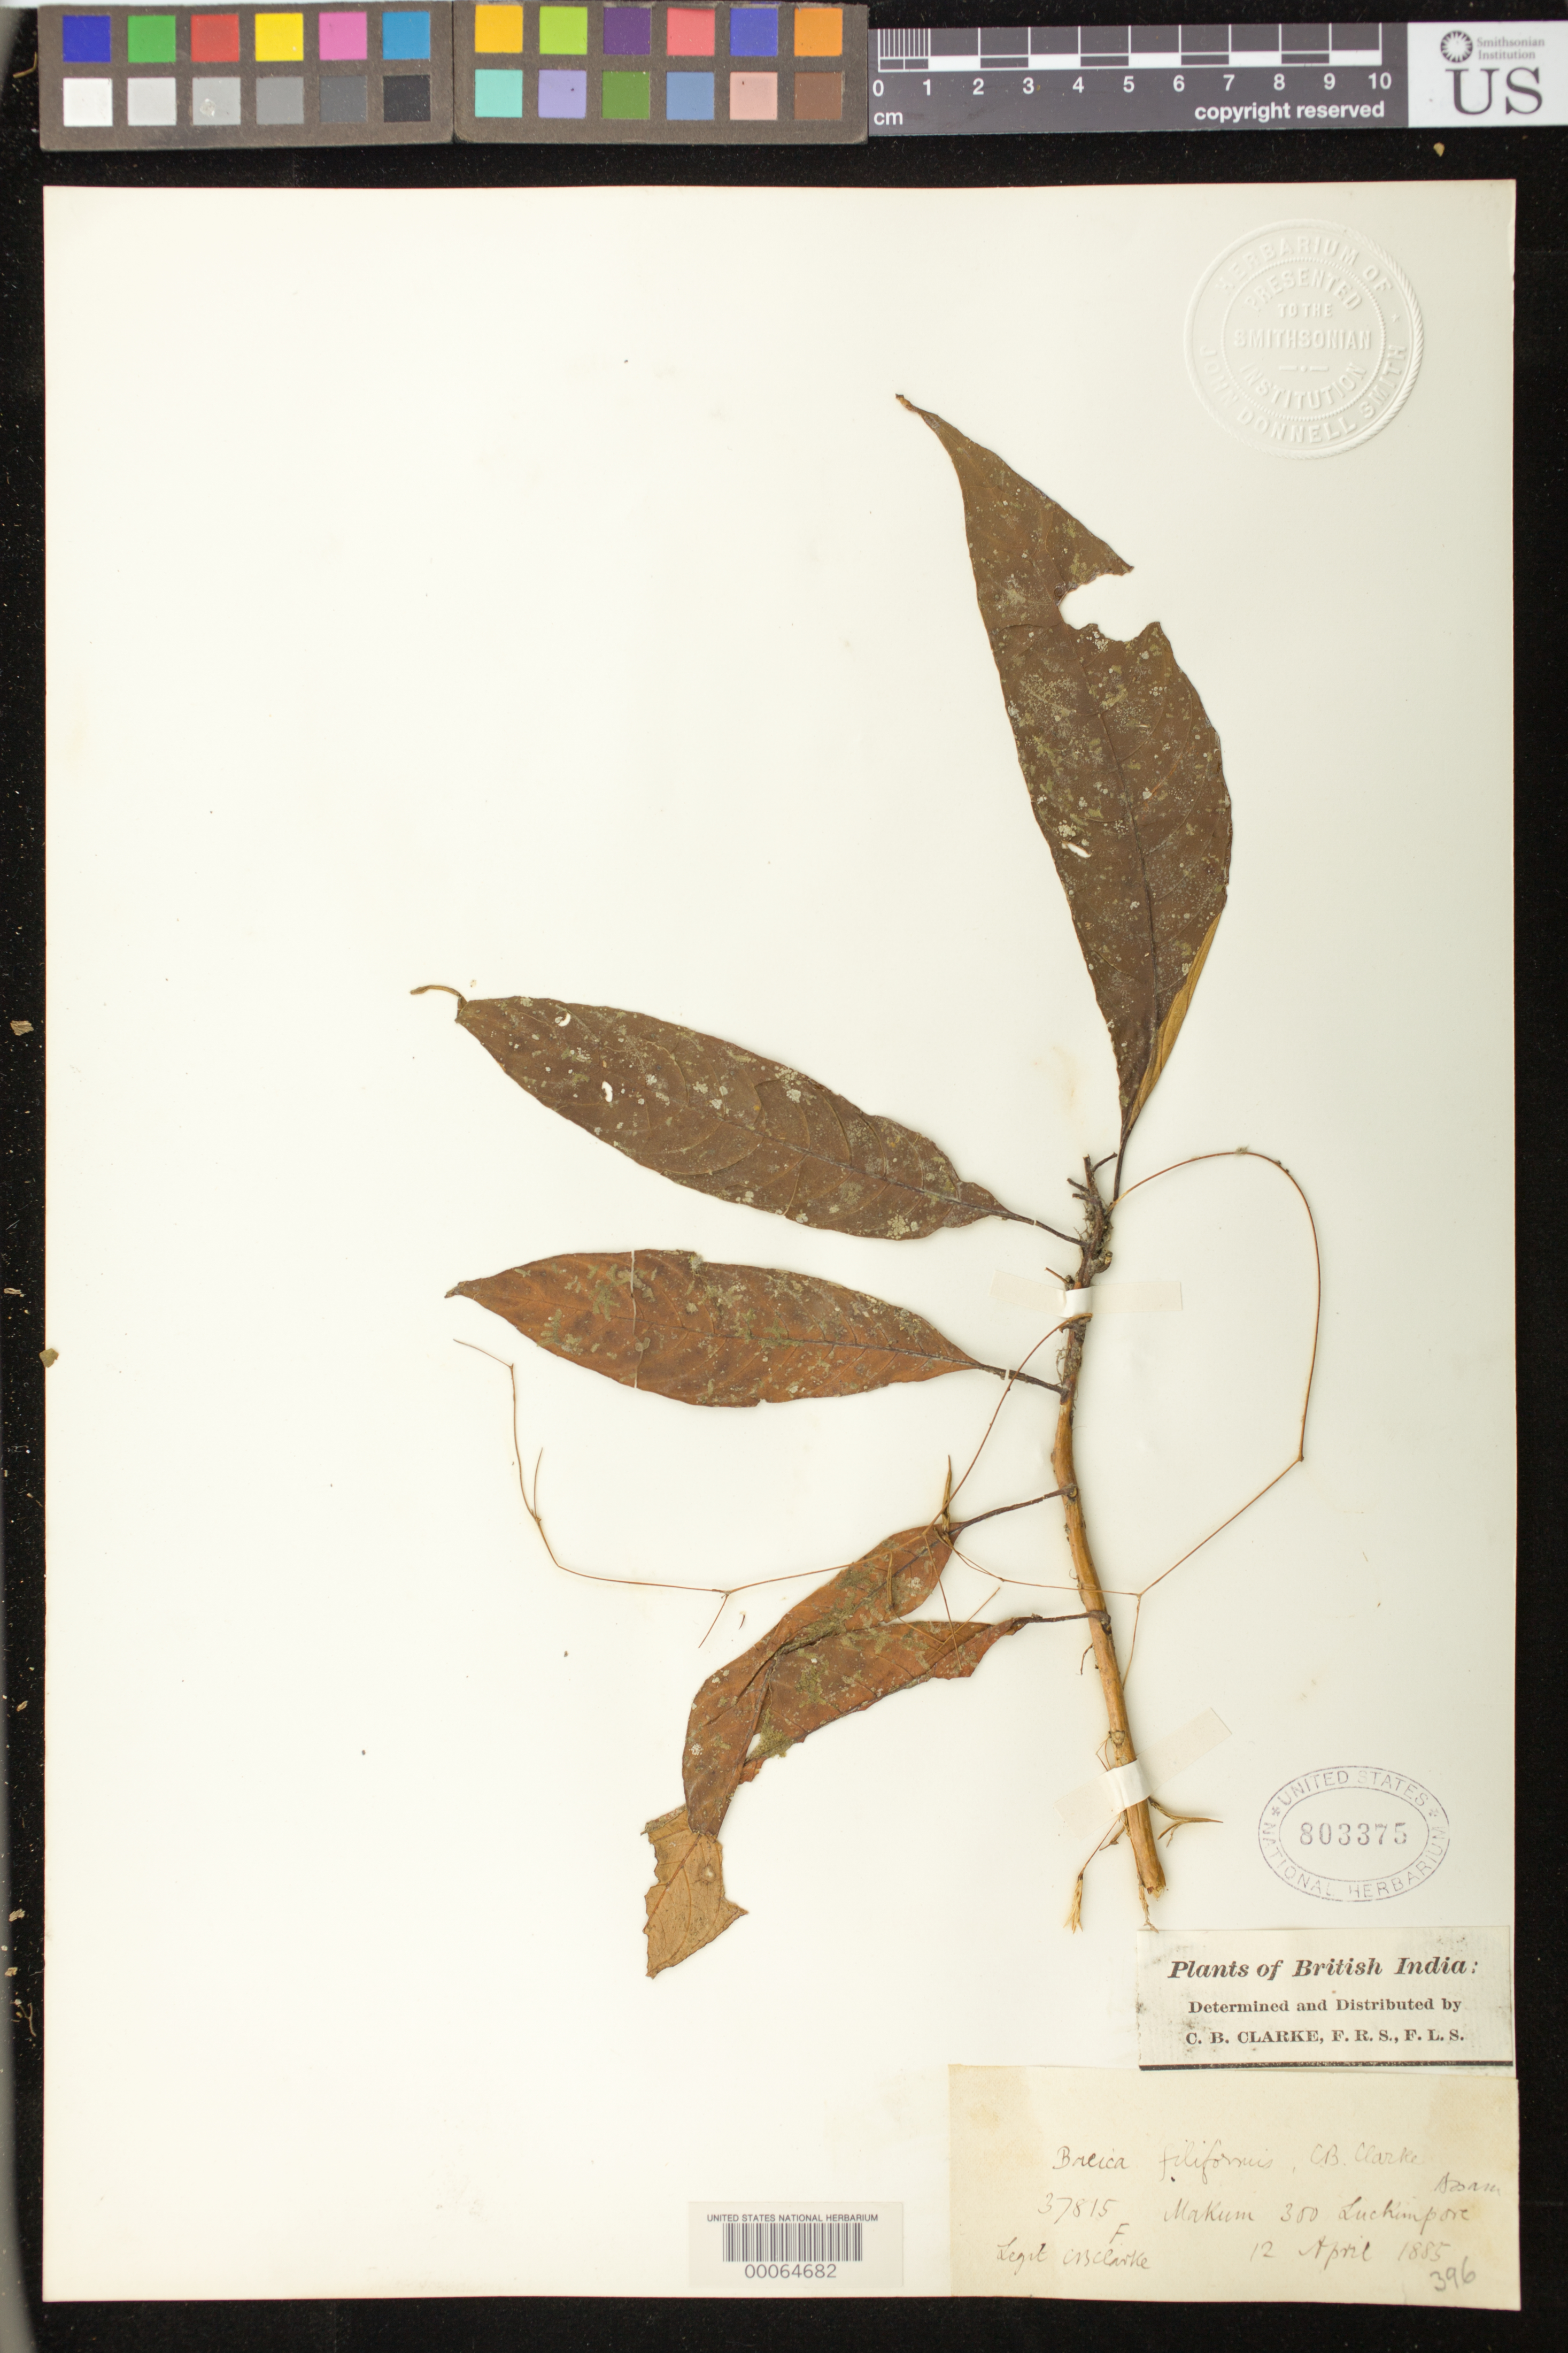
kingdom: Plantae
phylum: Tracheophyta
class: Magnoliopsida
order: Lamiales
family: Gesneriaceae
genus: Boeica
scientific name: Boeica filiformis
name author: C.B. Clarke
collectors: C. B. Clarke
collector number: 37815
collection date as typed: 12 Apr 1885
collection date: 1885-04-12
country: India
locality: Makum, luckimpore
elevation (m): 300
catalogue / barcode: US 803375